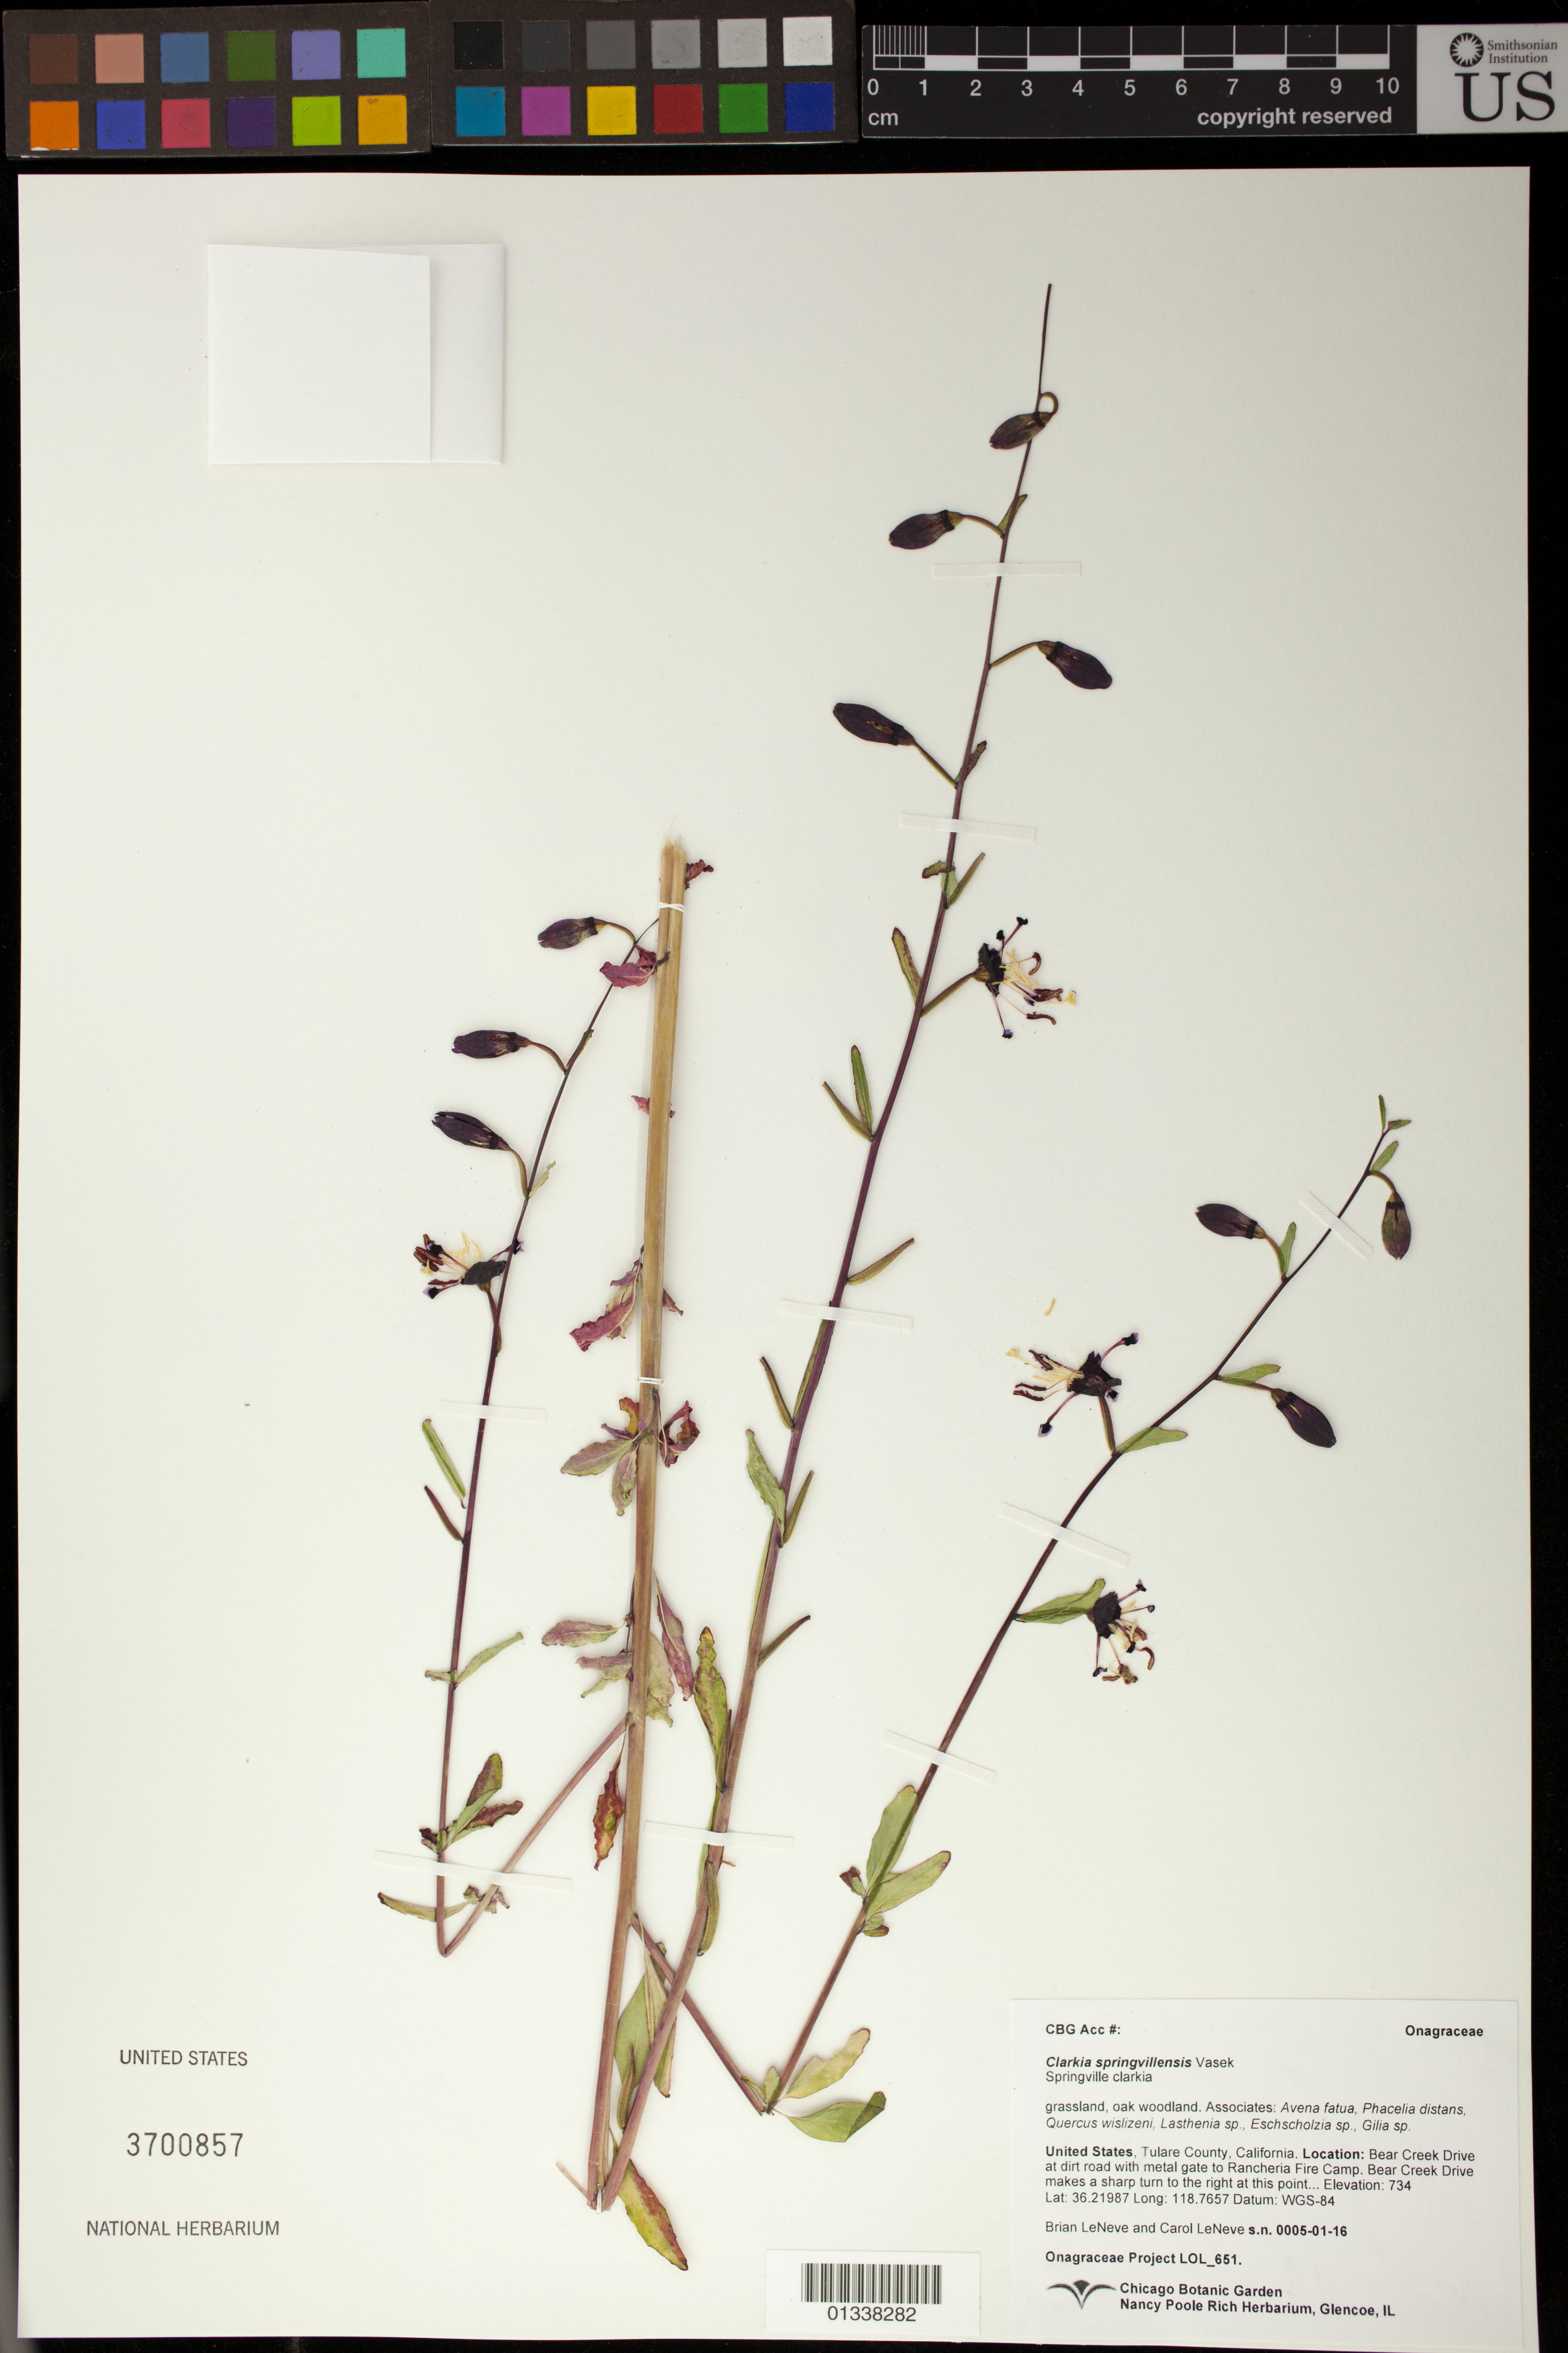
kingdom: Plantae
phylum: Tracheophyta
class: Magnoliopsida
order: Myrtales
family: Onagraceae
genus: Clarkia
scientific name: Clarkia springvillensis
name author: Vasek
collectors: B. LeNeve & C. LeNeve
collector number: LOL 651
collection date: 2016-05-01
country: United States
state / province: California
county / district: Tulare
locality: Bear Creek Drive at dirt road with metal gate to Rancheria Fire Camp. Bear Creek Drive makes a sharp turn to the right at this point.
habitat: grassland, oak woodland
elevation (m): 734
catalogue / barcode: US 3700857